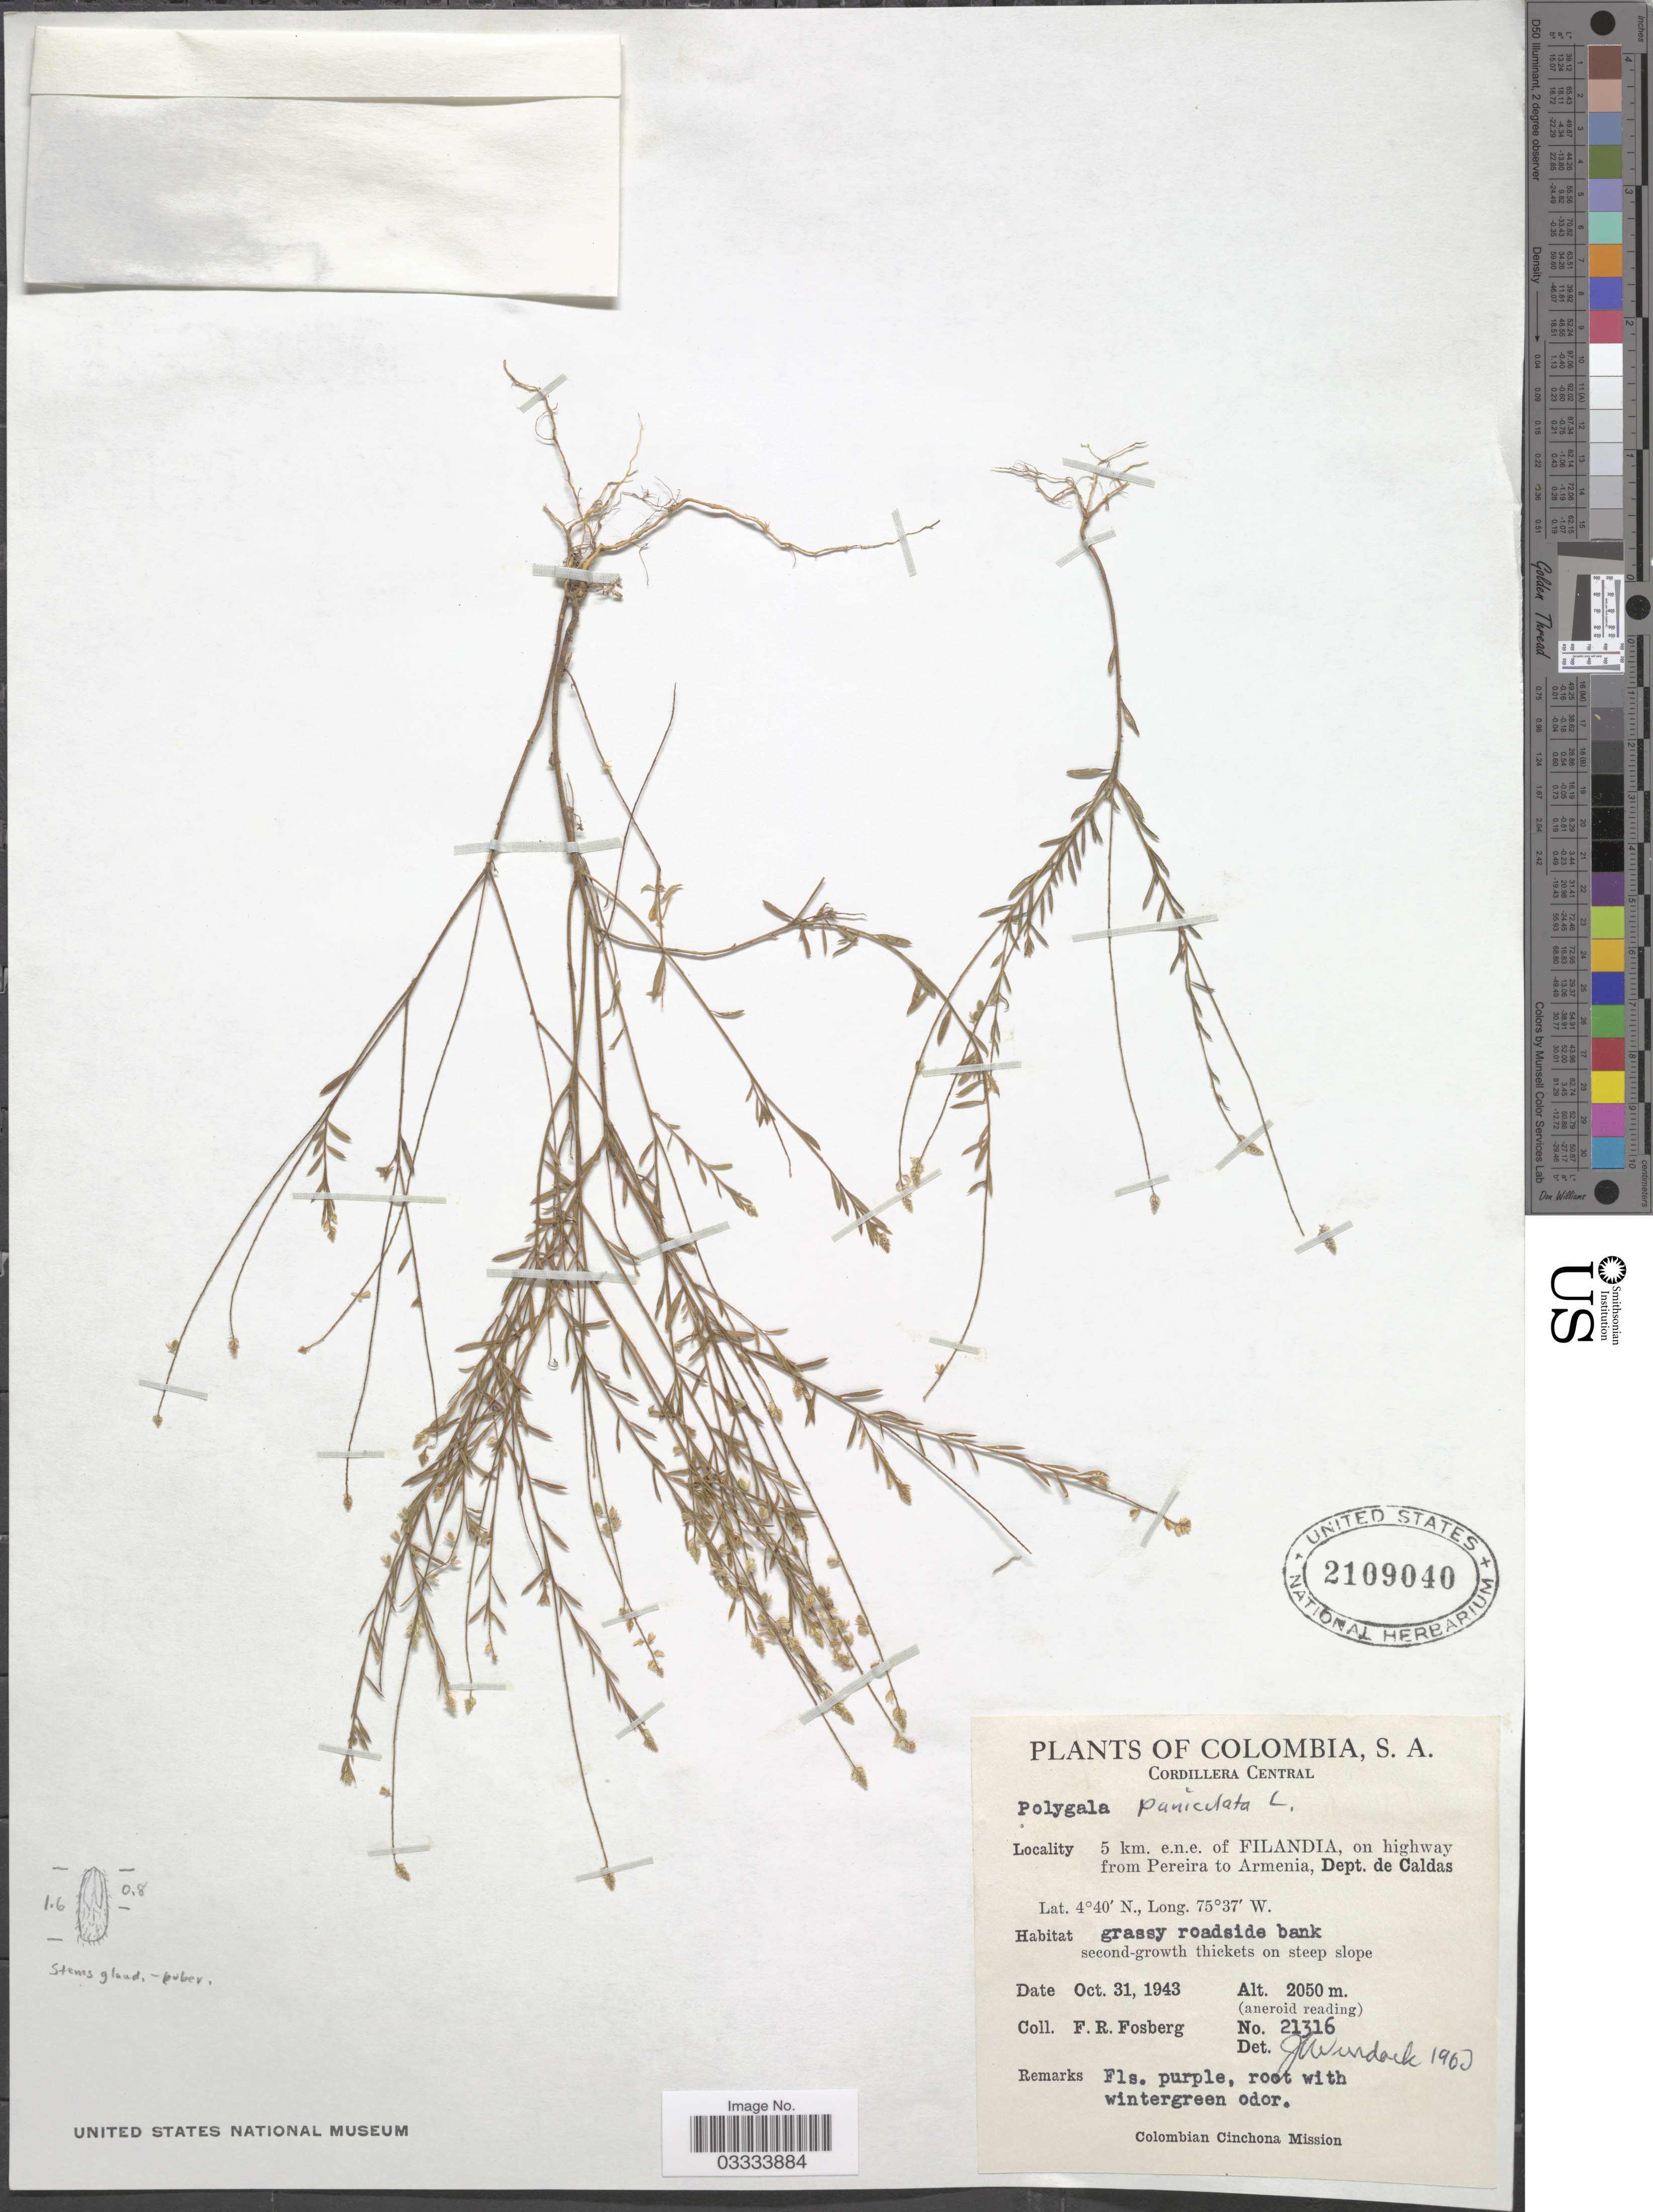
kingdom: Plantae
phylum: Tracheophyta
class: Magnoliopsida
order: Fabales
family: Polygalaceae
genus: Polygala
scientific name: Polygala paniculata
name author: L.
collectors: F. R. Fosberg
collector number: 21316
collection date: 1943-10-31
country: Colombia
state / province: Caldas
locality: Cordillera Central. 5 km. e.n.e. of Filandia, on highway from Pereira to Armenia, Dept. de Caldas.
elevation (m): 2050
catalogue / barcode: US 2109040